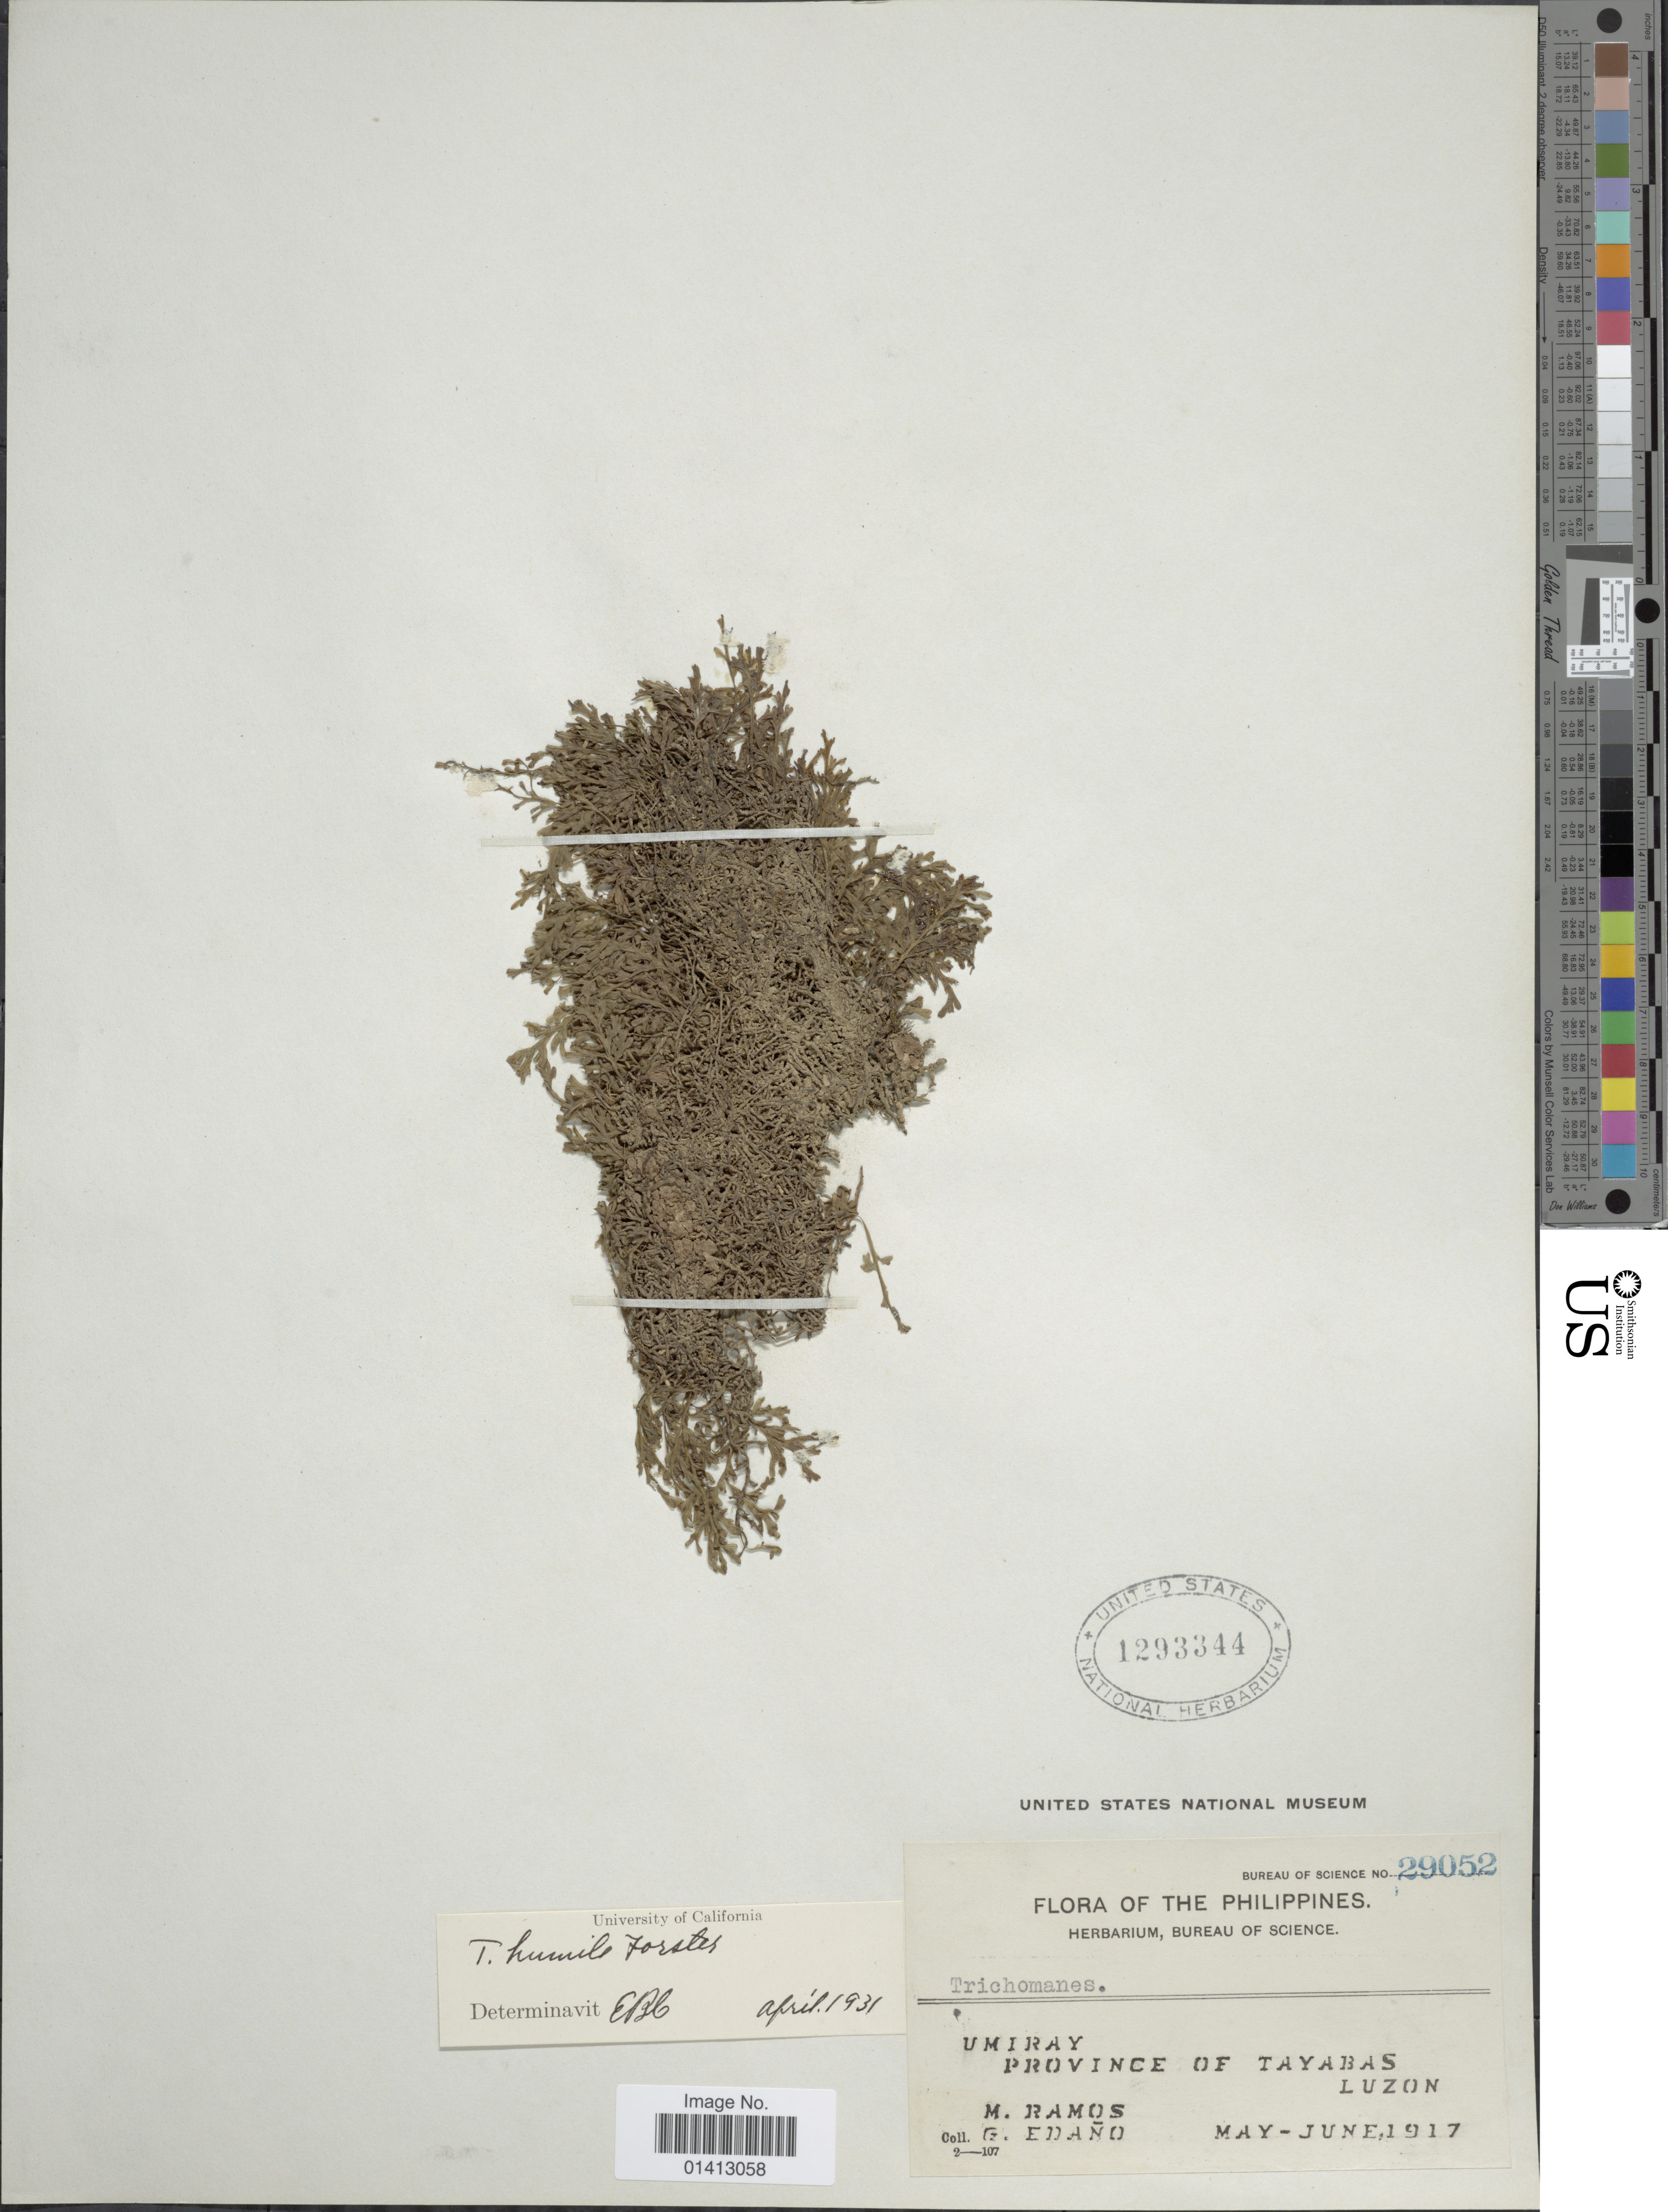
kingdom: Plantae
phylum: Tracheophyta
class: Polypodiopsida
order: Hymenophyllales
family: Hymenophyllaceae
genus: Crepidomanes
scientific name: Crepidomanes humilis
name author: (G. Forst.) Bosch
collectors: M. Ramos & G. Edaño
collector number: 29052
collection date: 1917-05/1917-06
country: Philippines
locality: Umiray, Province of Tayabas, Luzon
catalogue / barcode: US 1293344